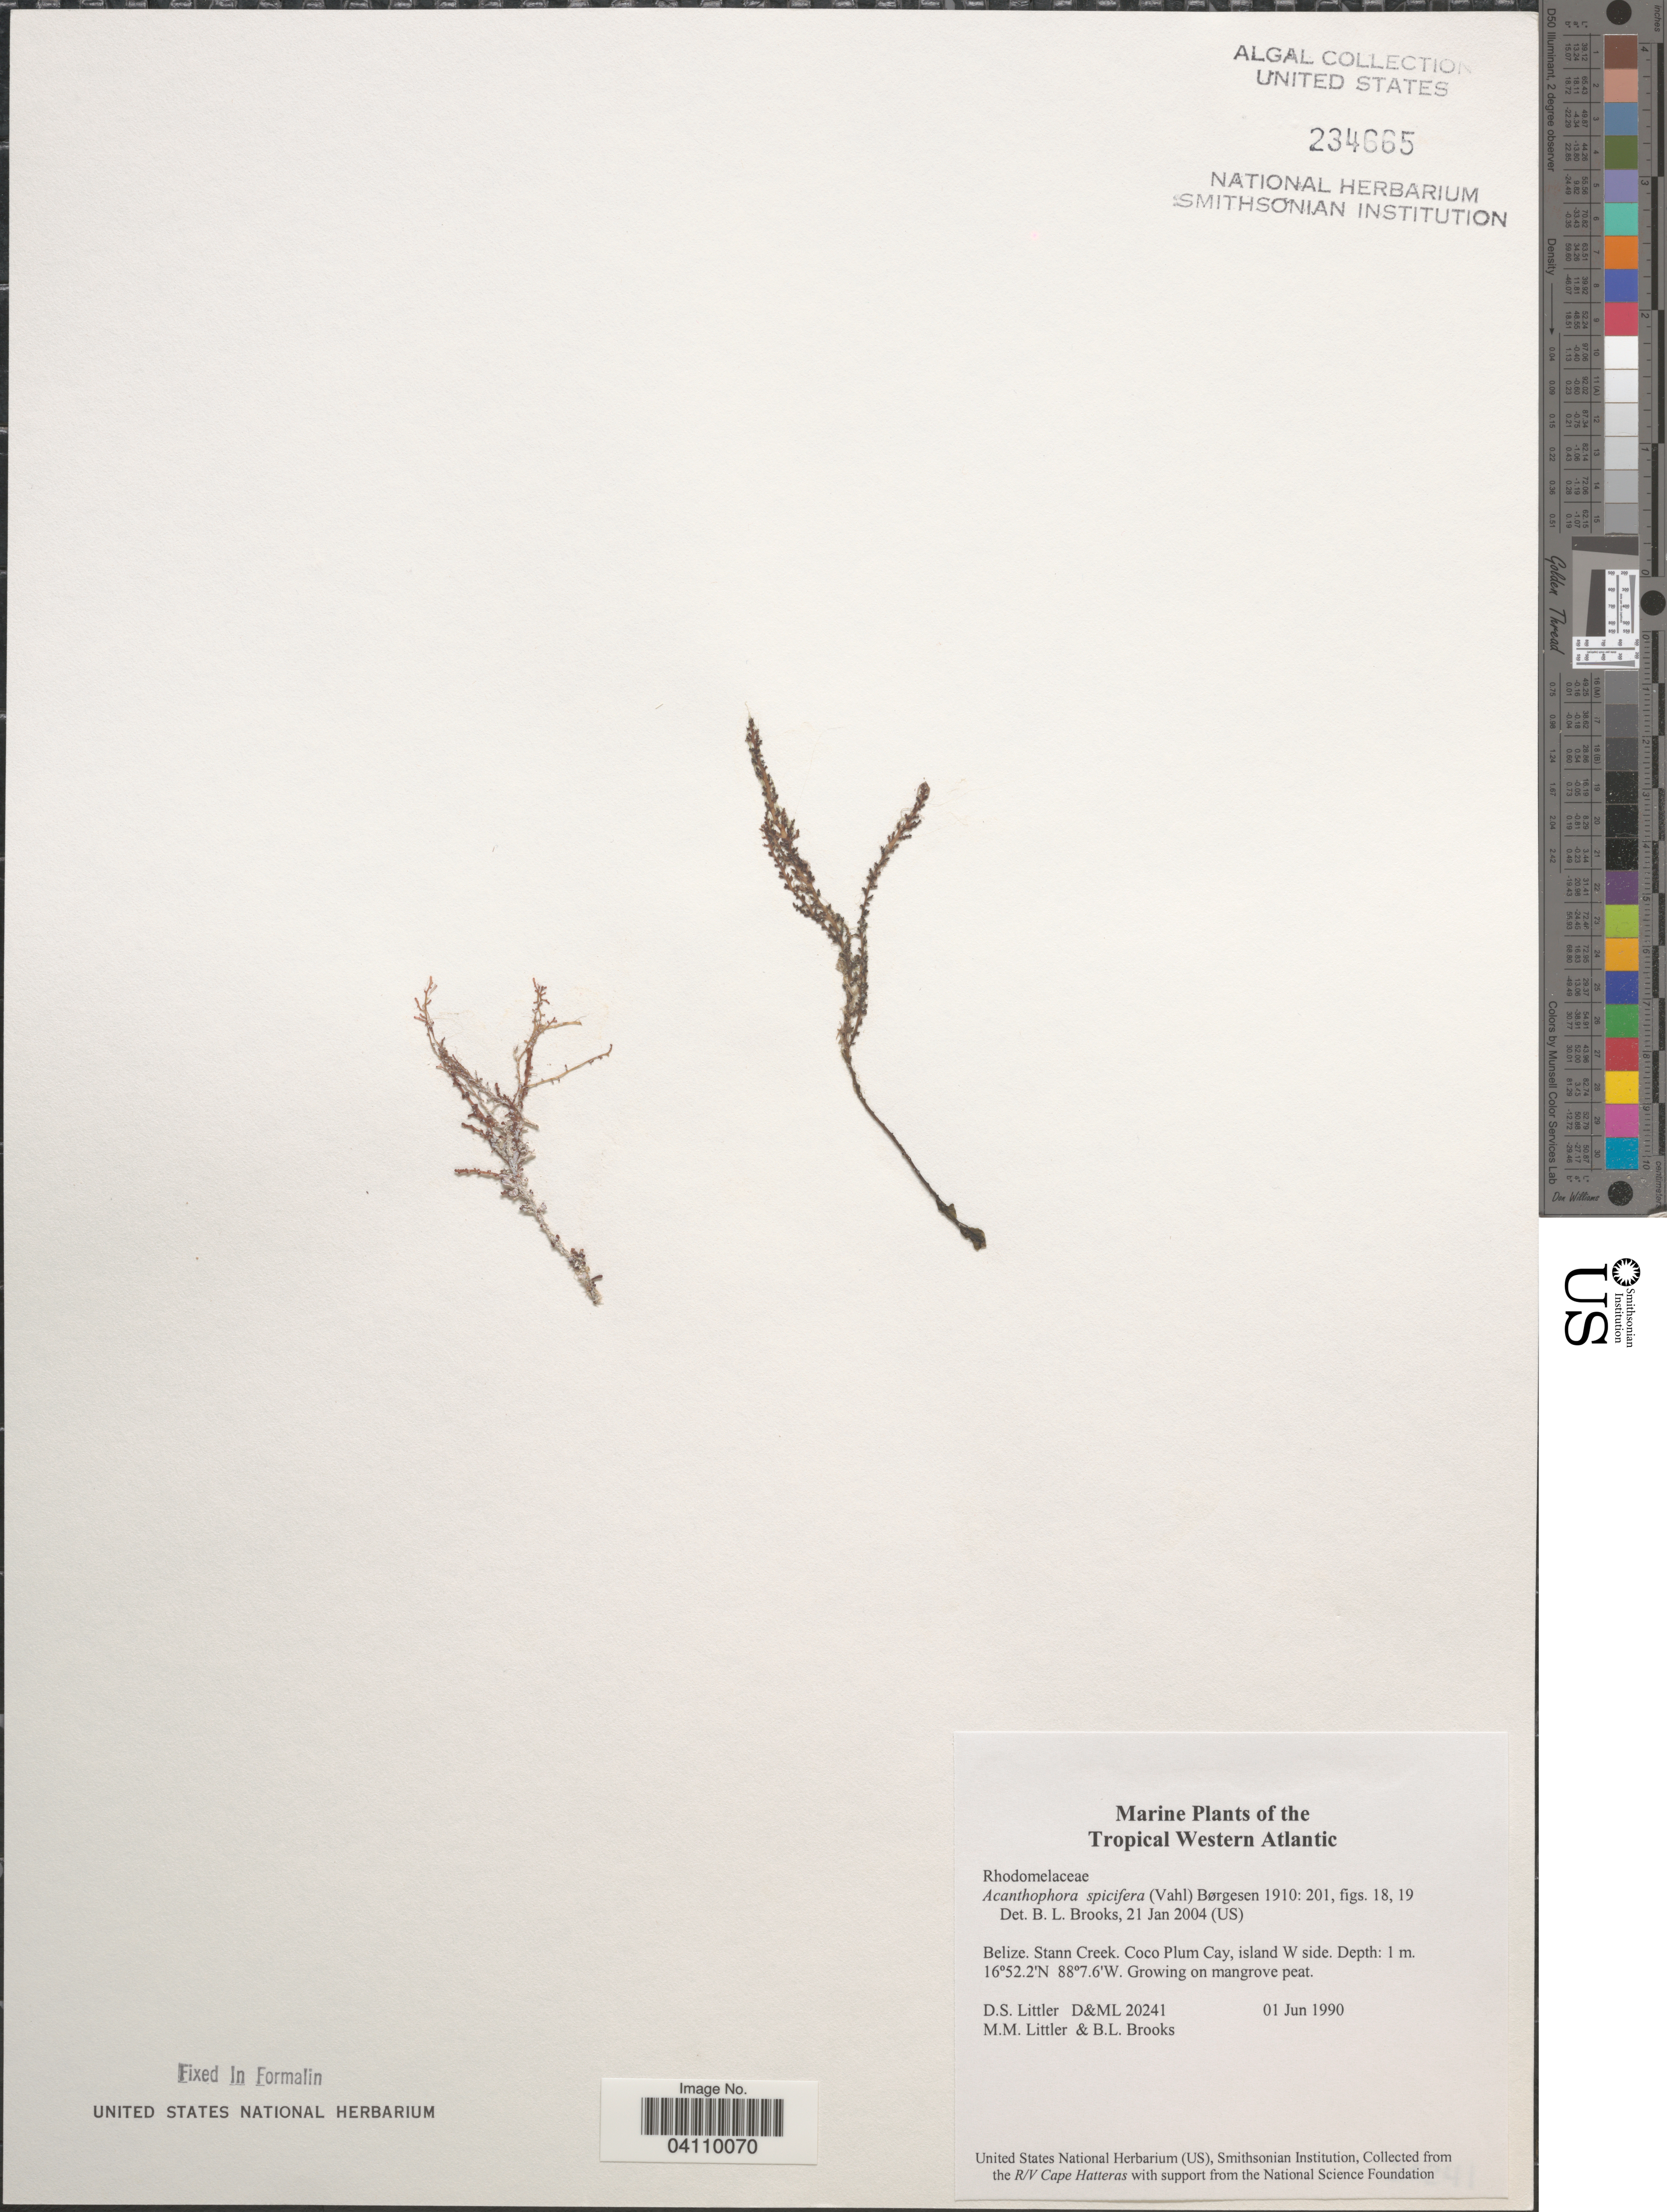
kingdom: Plantae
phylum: Rhodophyta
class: Florideophyceae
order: Ceramiales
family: Rhodomelaceae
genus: Acanthophora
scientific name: Acanthophora spicifera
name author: (Vahl) Børgesen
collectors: D. S. Littler & B. Brooks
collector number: D&ML 20241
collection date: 1990-06-01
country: Belize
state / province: Stann Creek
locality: Tropical Western Atlantic. Coco Plum Cay, island W side.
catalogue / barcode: US 234665